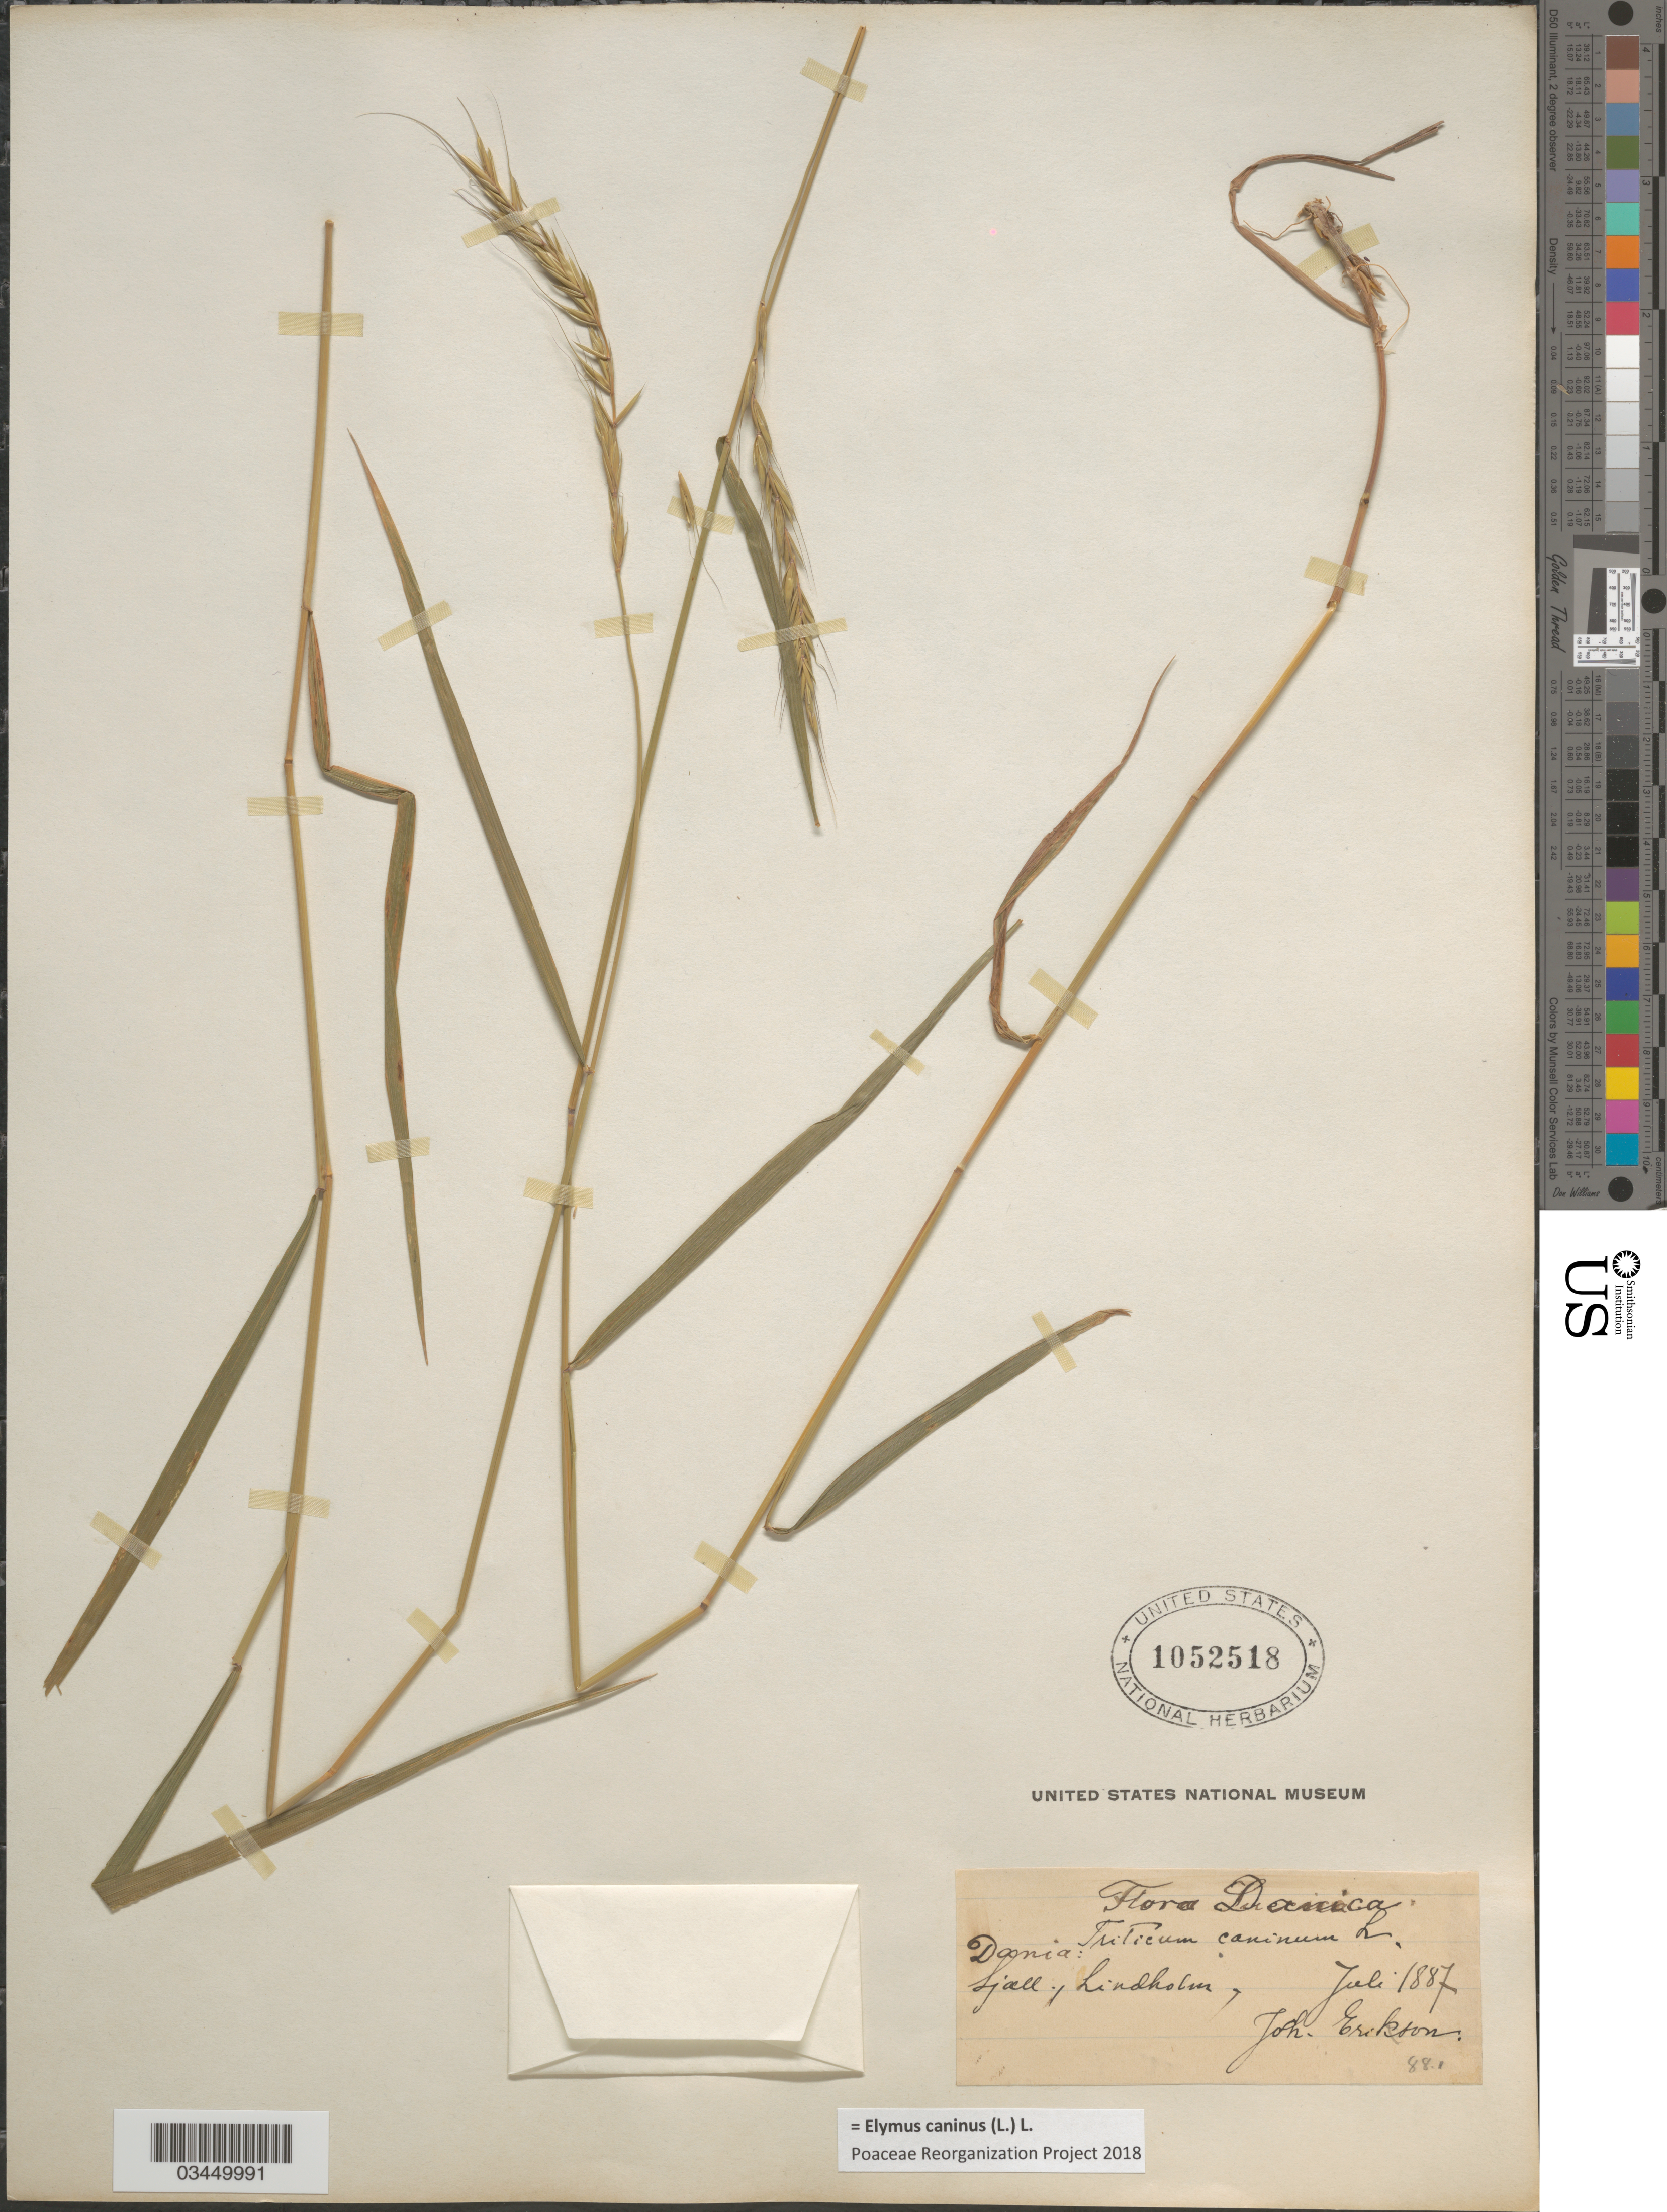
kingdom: Plantae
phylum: Tracheophyta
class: Liliopsida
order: Poales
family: Poaceae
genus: Elymus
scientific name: Elymus caninus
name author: (L.) L.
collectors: J. Erikson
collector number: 881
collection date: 1887-07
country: Denmark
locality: Danica. Sjall., Lindholm.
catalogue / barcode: US 1052518